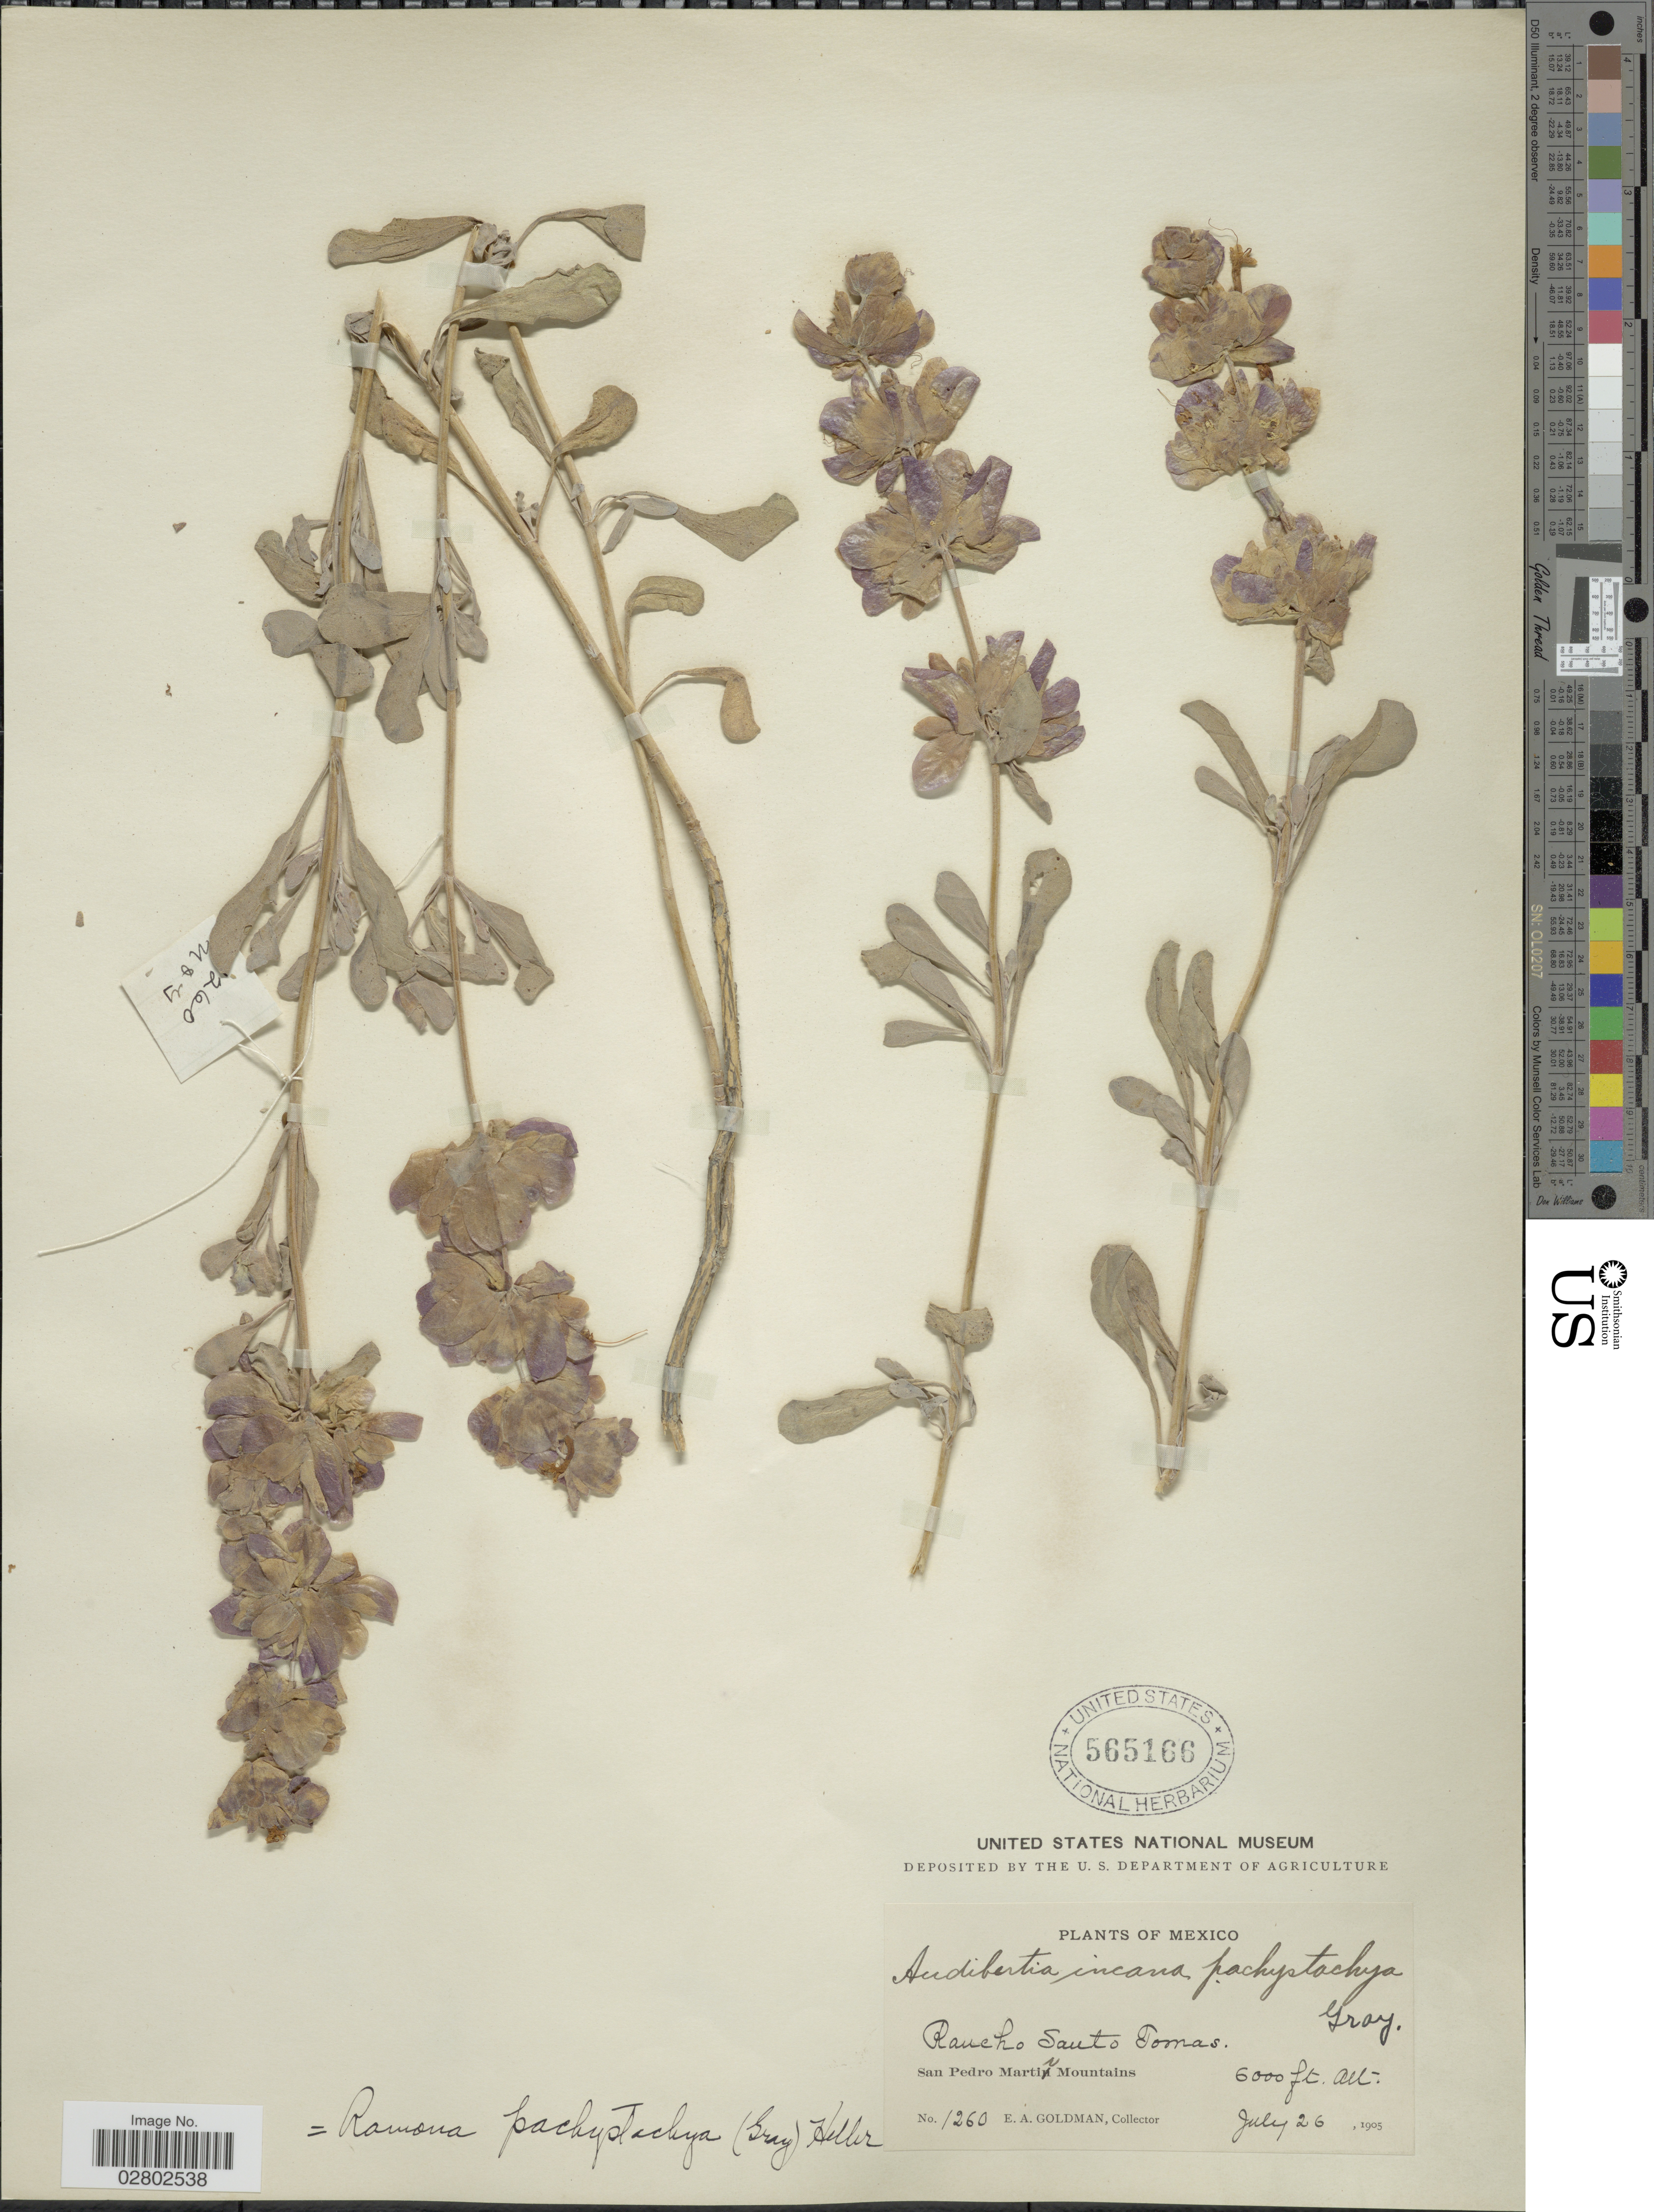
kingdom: Plantae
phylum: Tracheophyta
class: Magnoliopsida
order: Lamiales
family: Lamiaceae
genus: Salvia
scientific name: Salvia pachyphylla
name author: Epling ex Munz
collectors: E. A. Goldman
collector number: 1260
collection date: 1905-07-26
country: Mexico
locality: Rancho Santo Tomas. San Pedro Martir Mountains.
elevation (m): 1829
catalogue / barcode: US 565166